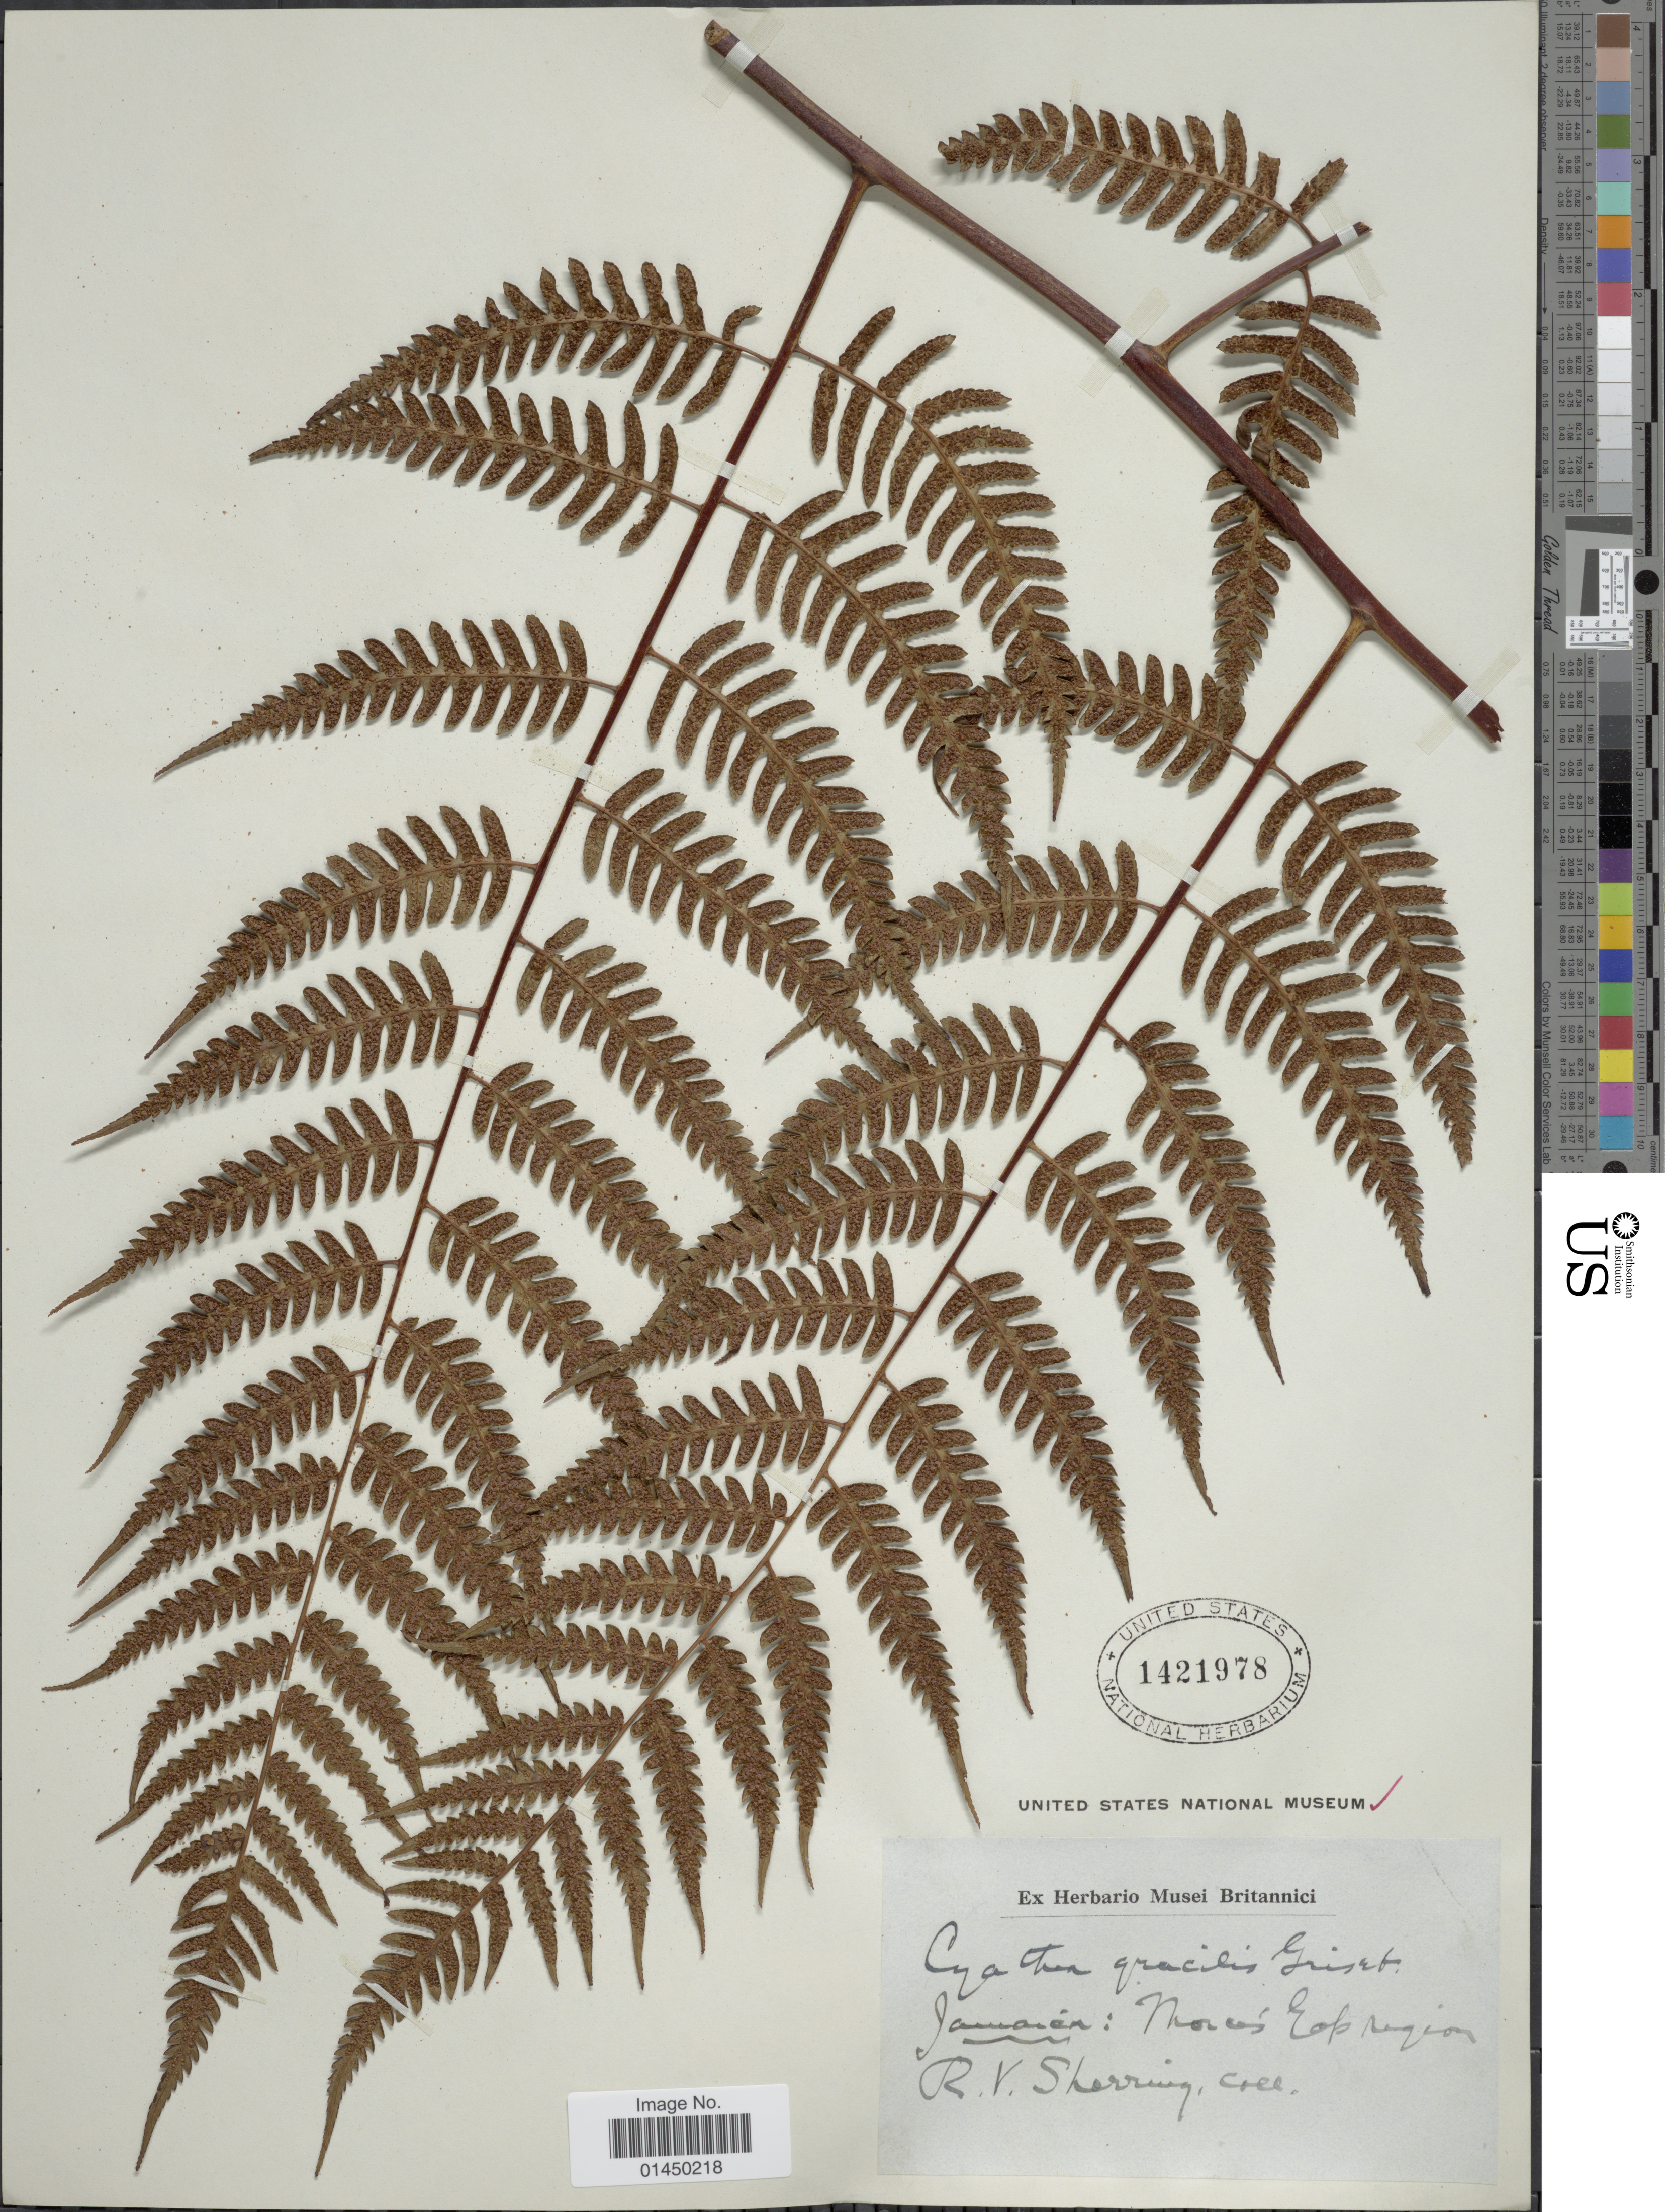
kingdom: Plantae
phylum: Tracheophyta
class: Polypodiopsida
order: Cyatheales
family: Cyatheaceae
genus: Cyathea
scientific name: Cyathea gracilis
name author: Gris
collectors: R. Sherring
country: Jamaica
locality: Jamaica: Morce's Gap region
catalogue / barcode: US 1421978